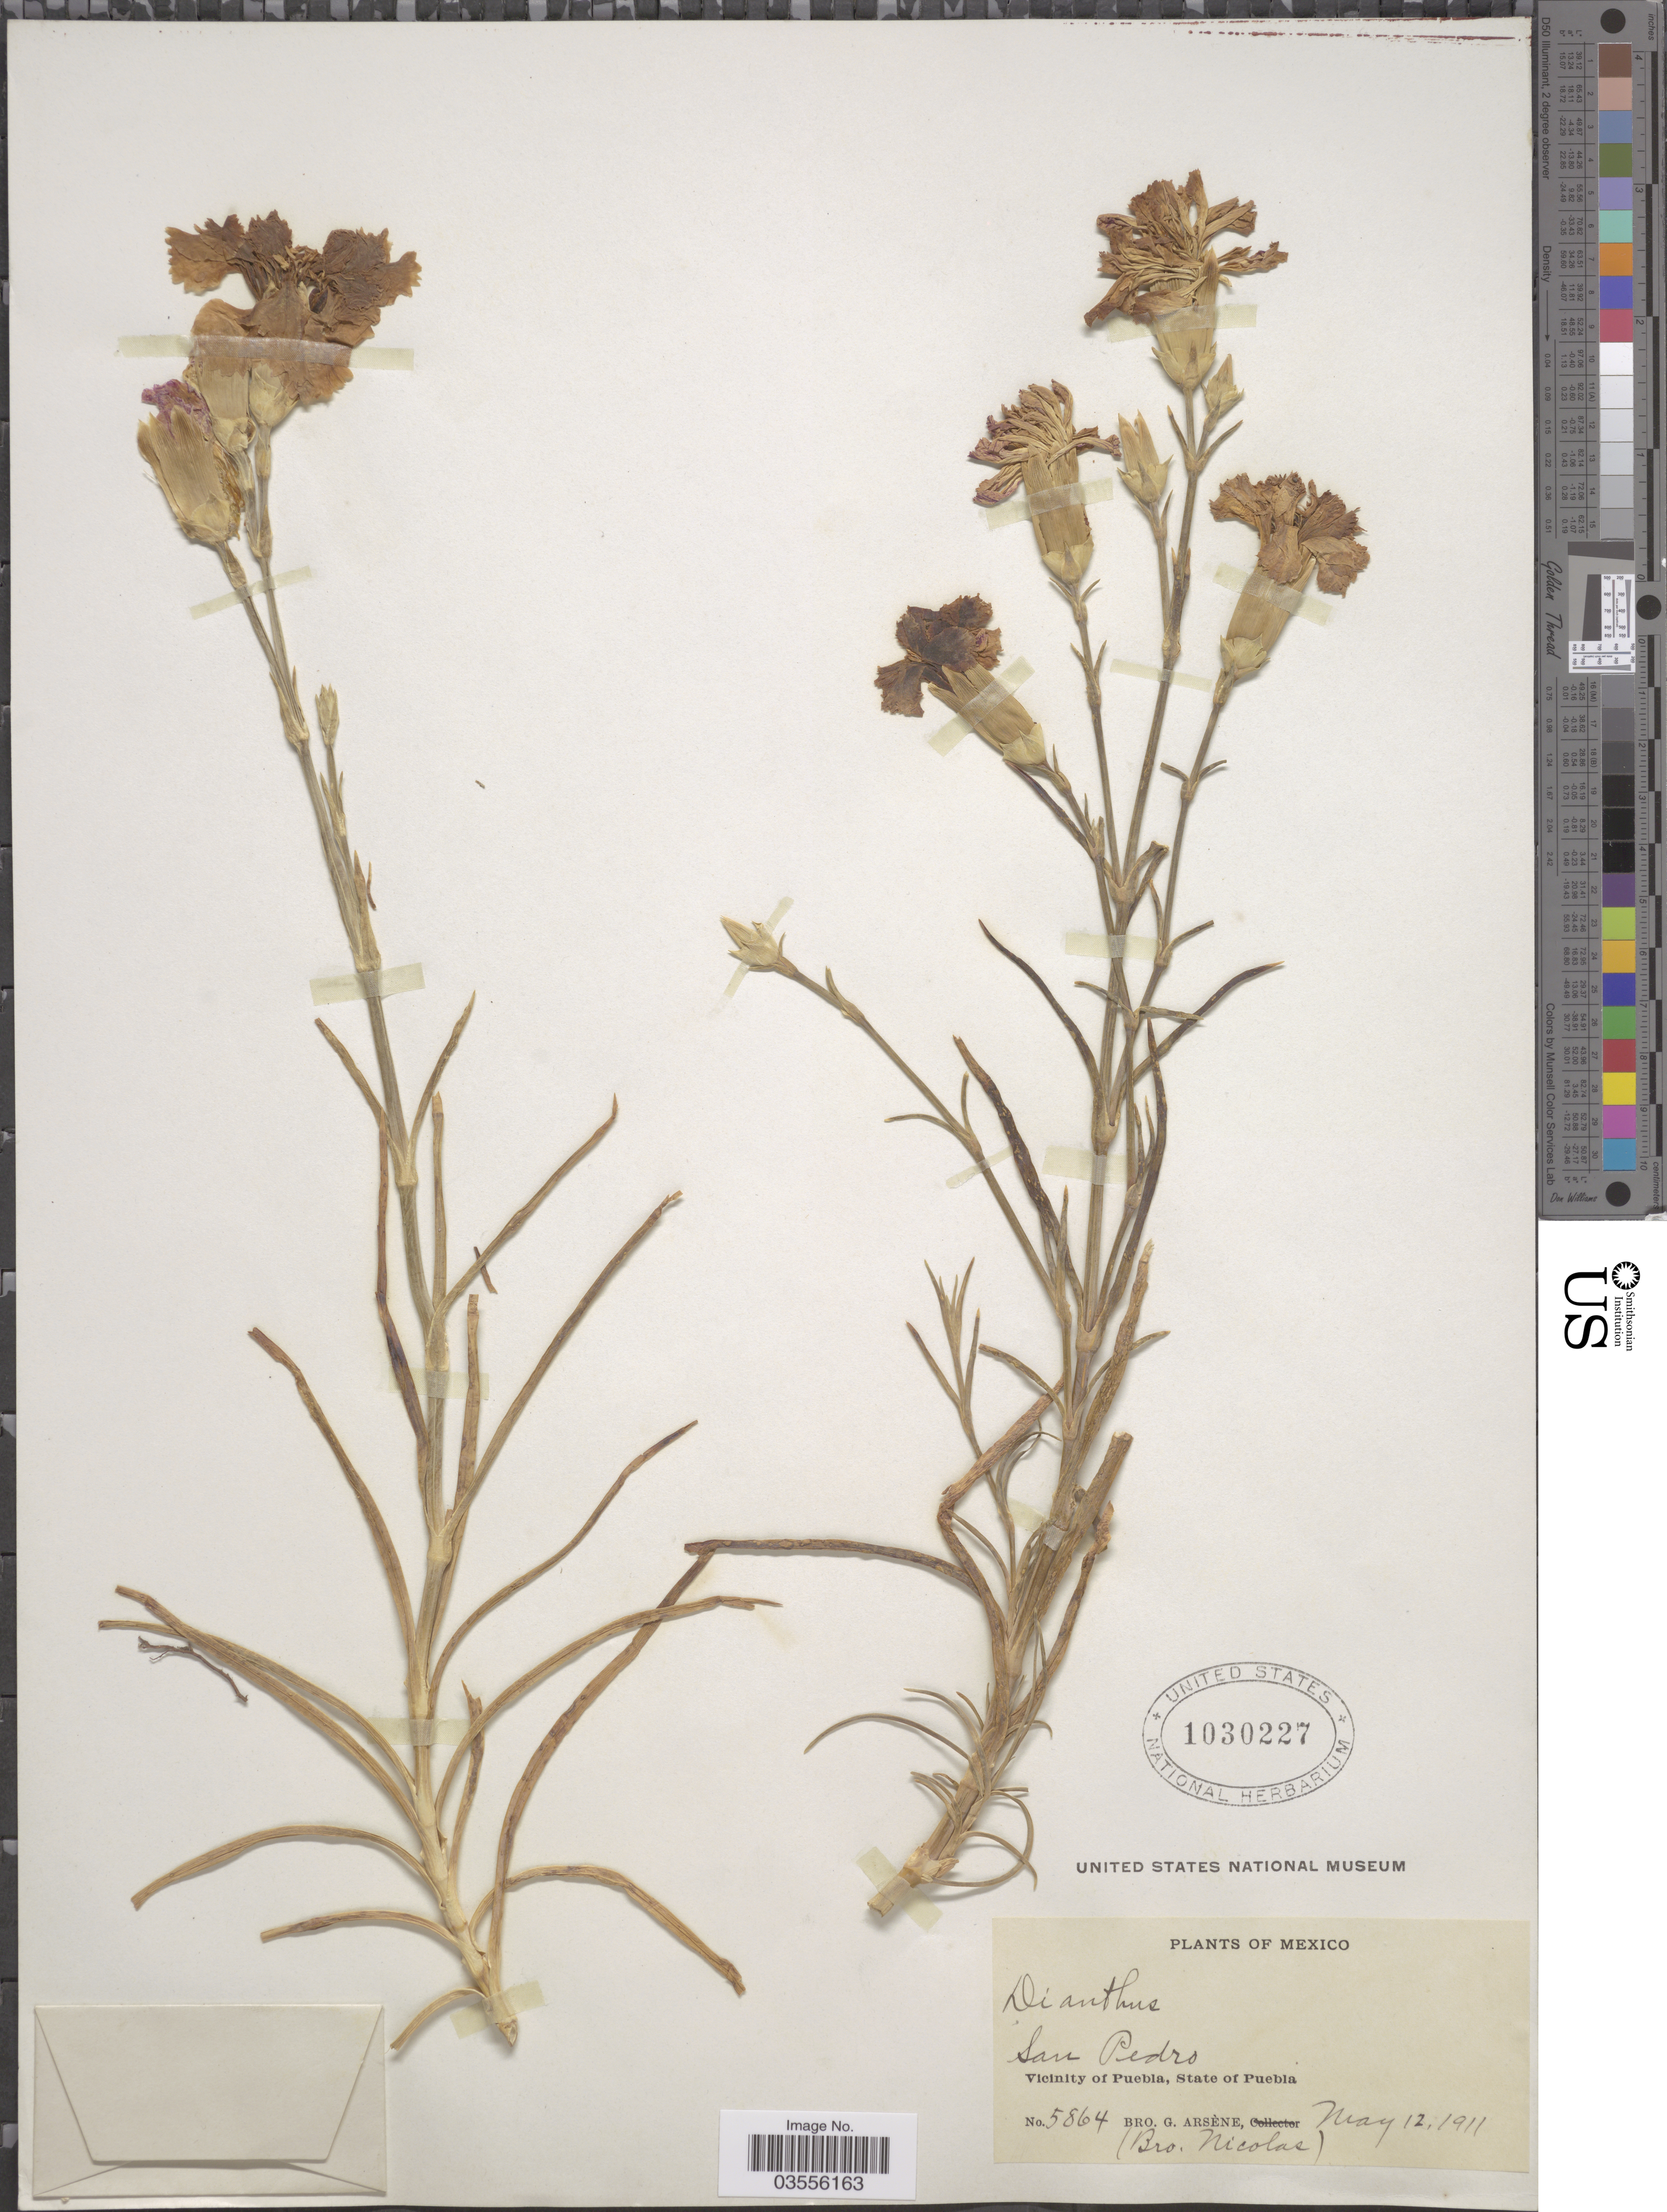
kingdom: Plantae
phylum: Tracheophyta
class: Magnoliopsida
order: Caryophyllales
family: Caryophyllaceae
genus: Dianthus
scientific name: Dianthus sp.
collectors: Bro. G. Arsène & Bro. Nicolas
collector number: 5864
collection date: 1911-05-12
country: Mexico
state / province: Puebla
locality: San Pedro. Vicinity of Puebla.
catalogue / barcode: US 1030227